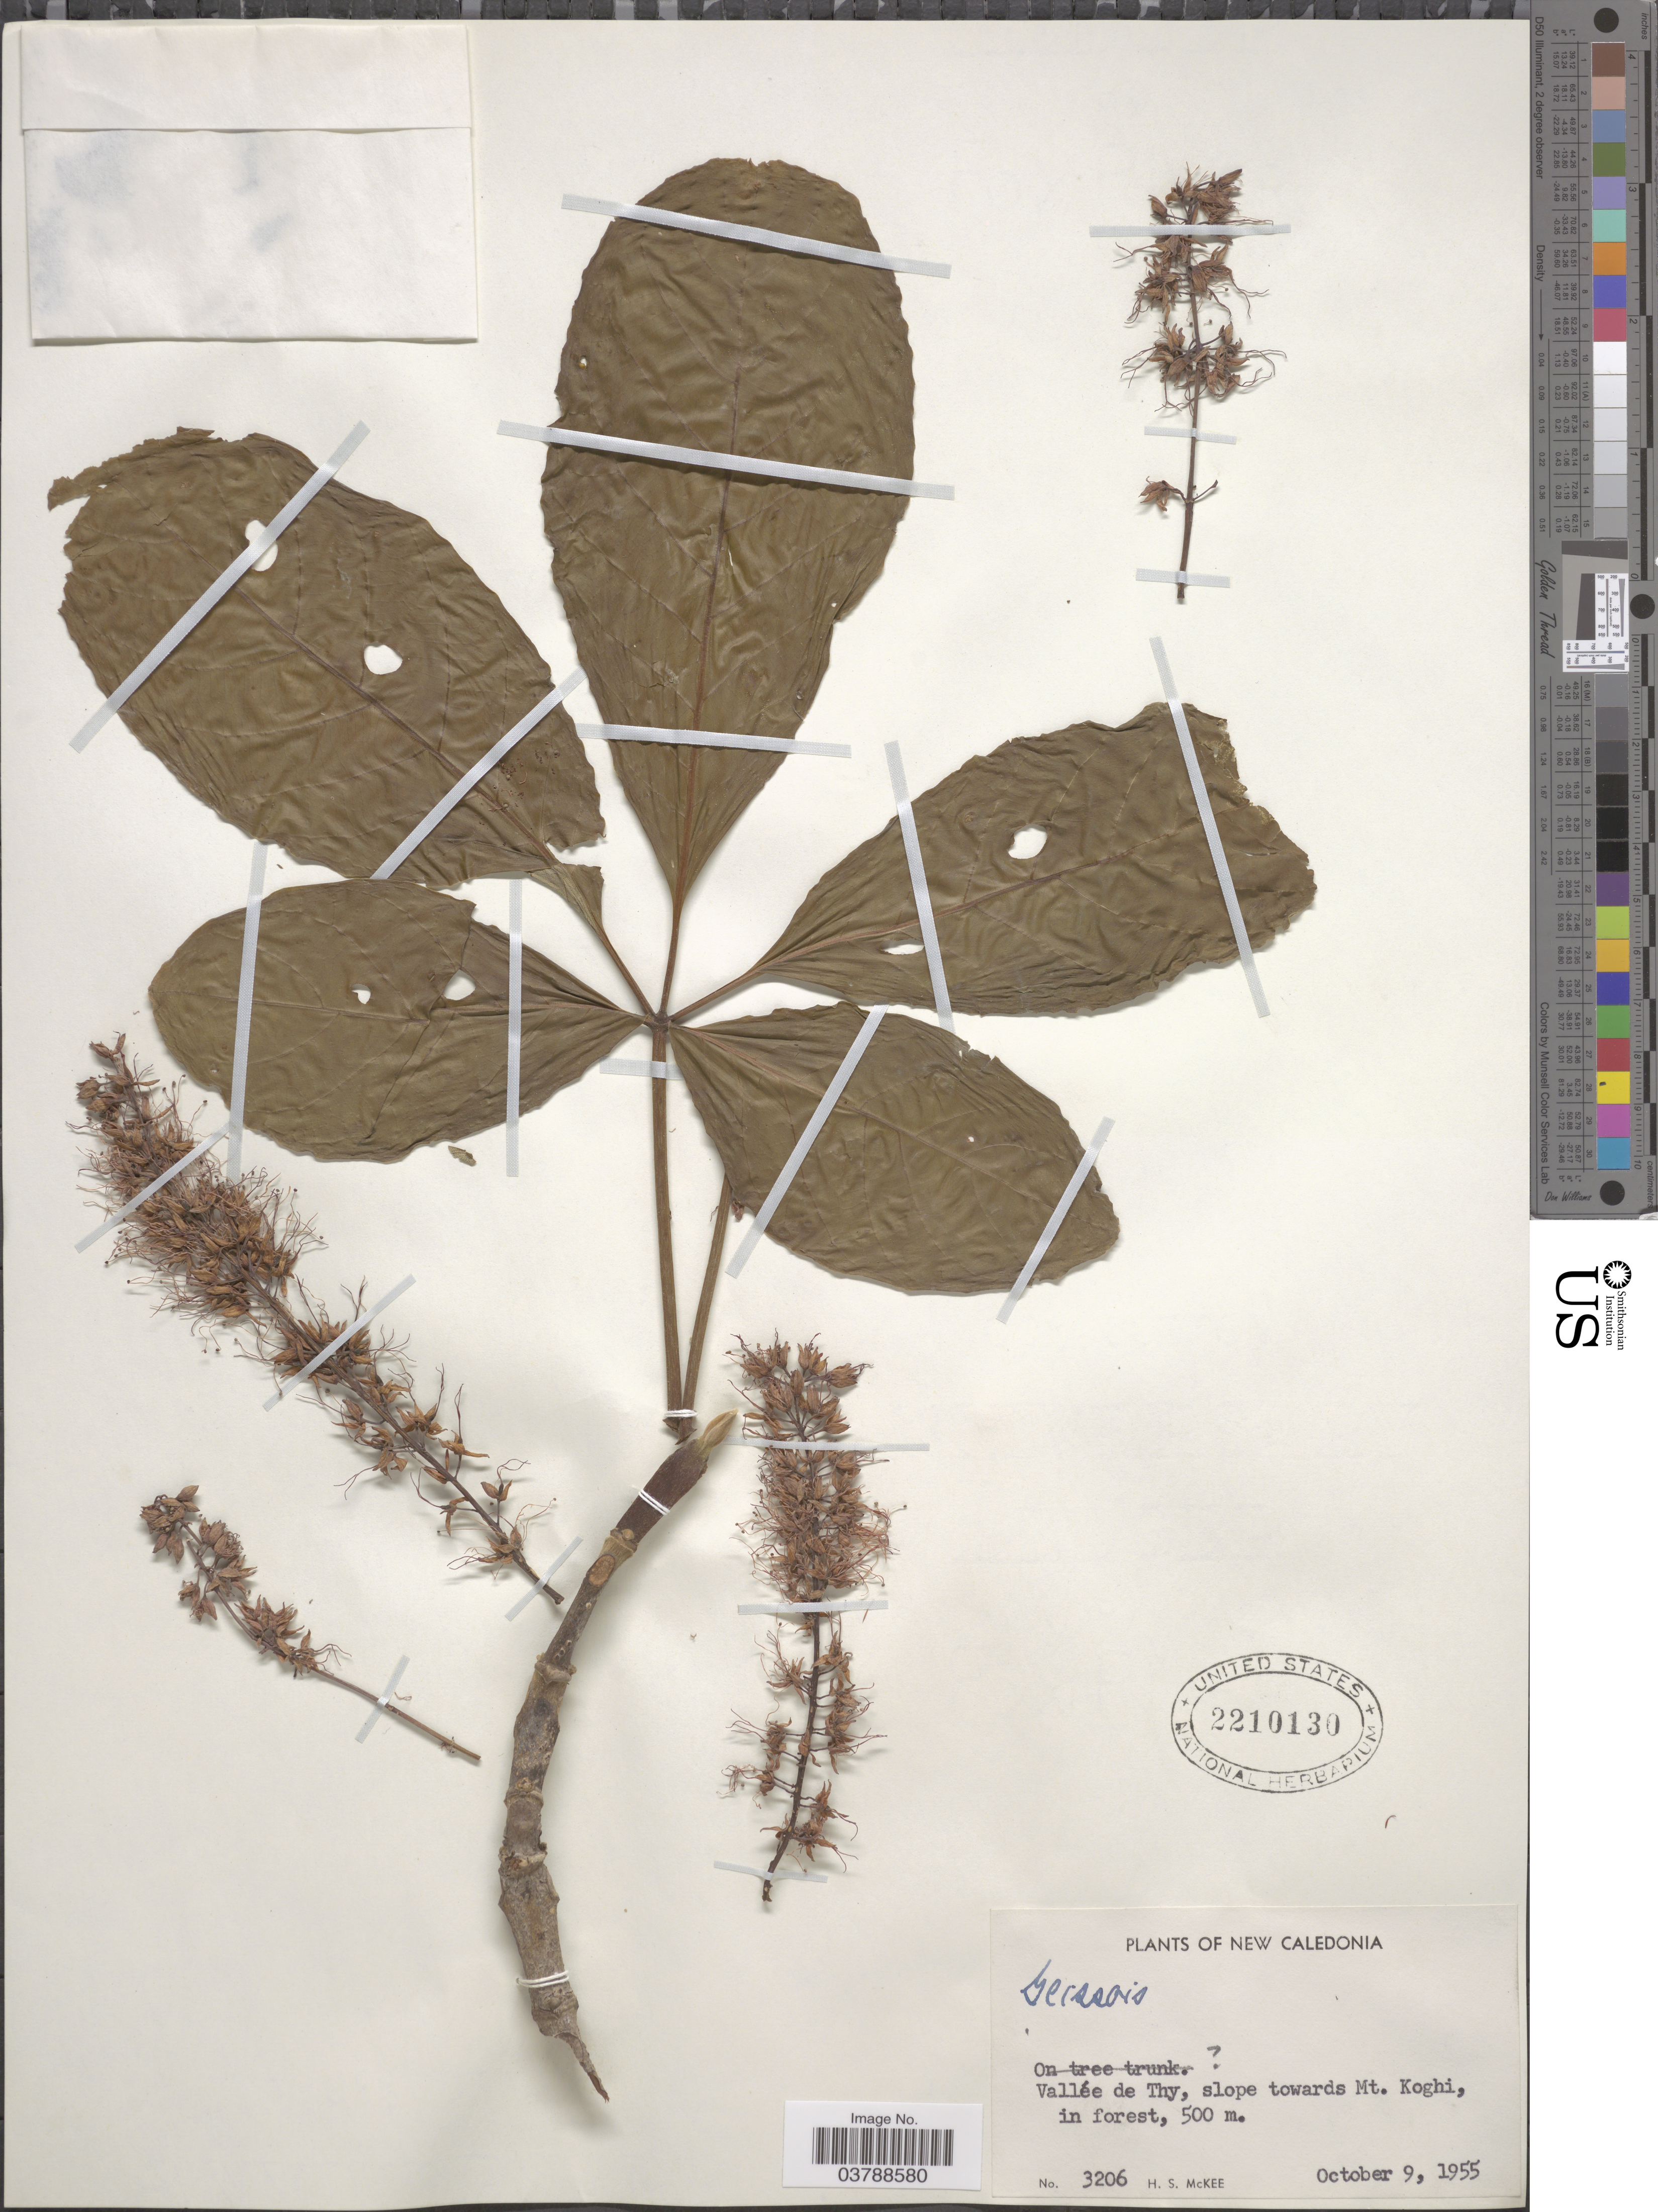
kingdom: Plantae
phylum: Tracheophyta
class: Magnoliopsida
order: Oxalidales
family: Cunoniaceae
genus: Geissois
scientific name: Geissois sp.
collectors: H. S. McKee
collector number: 3206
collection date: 1955-10-09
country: New Caledonia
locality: Vallée de Thy, slope towards Mt. Koghi.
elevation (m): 500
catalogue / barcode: US 2210130